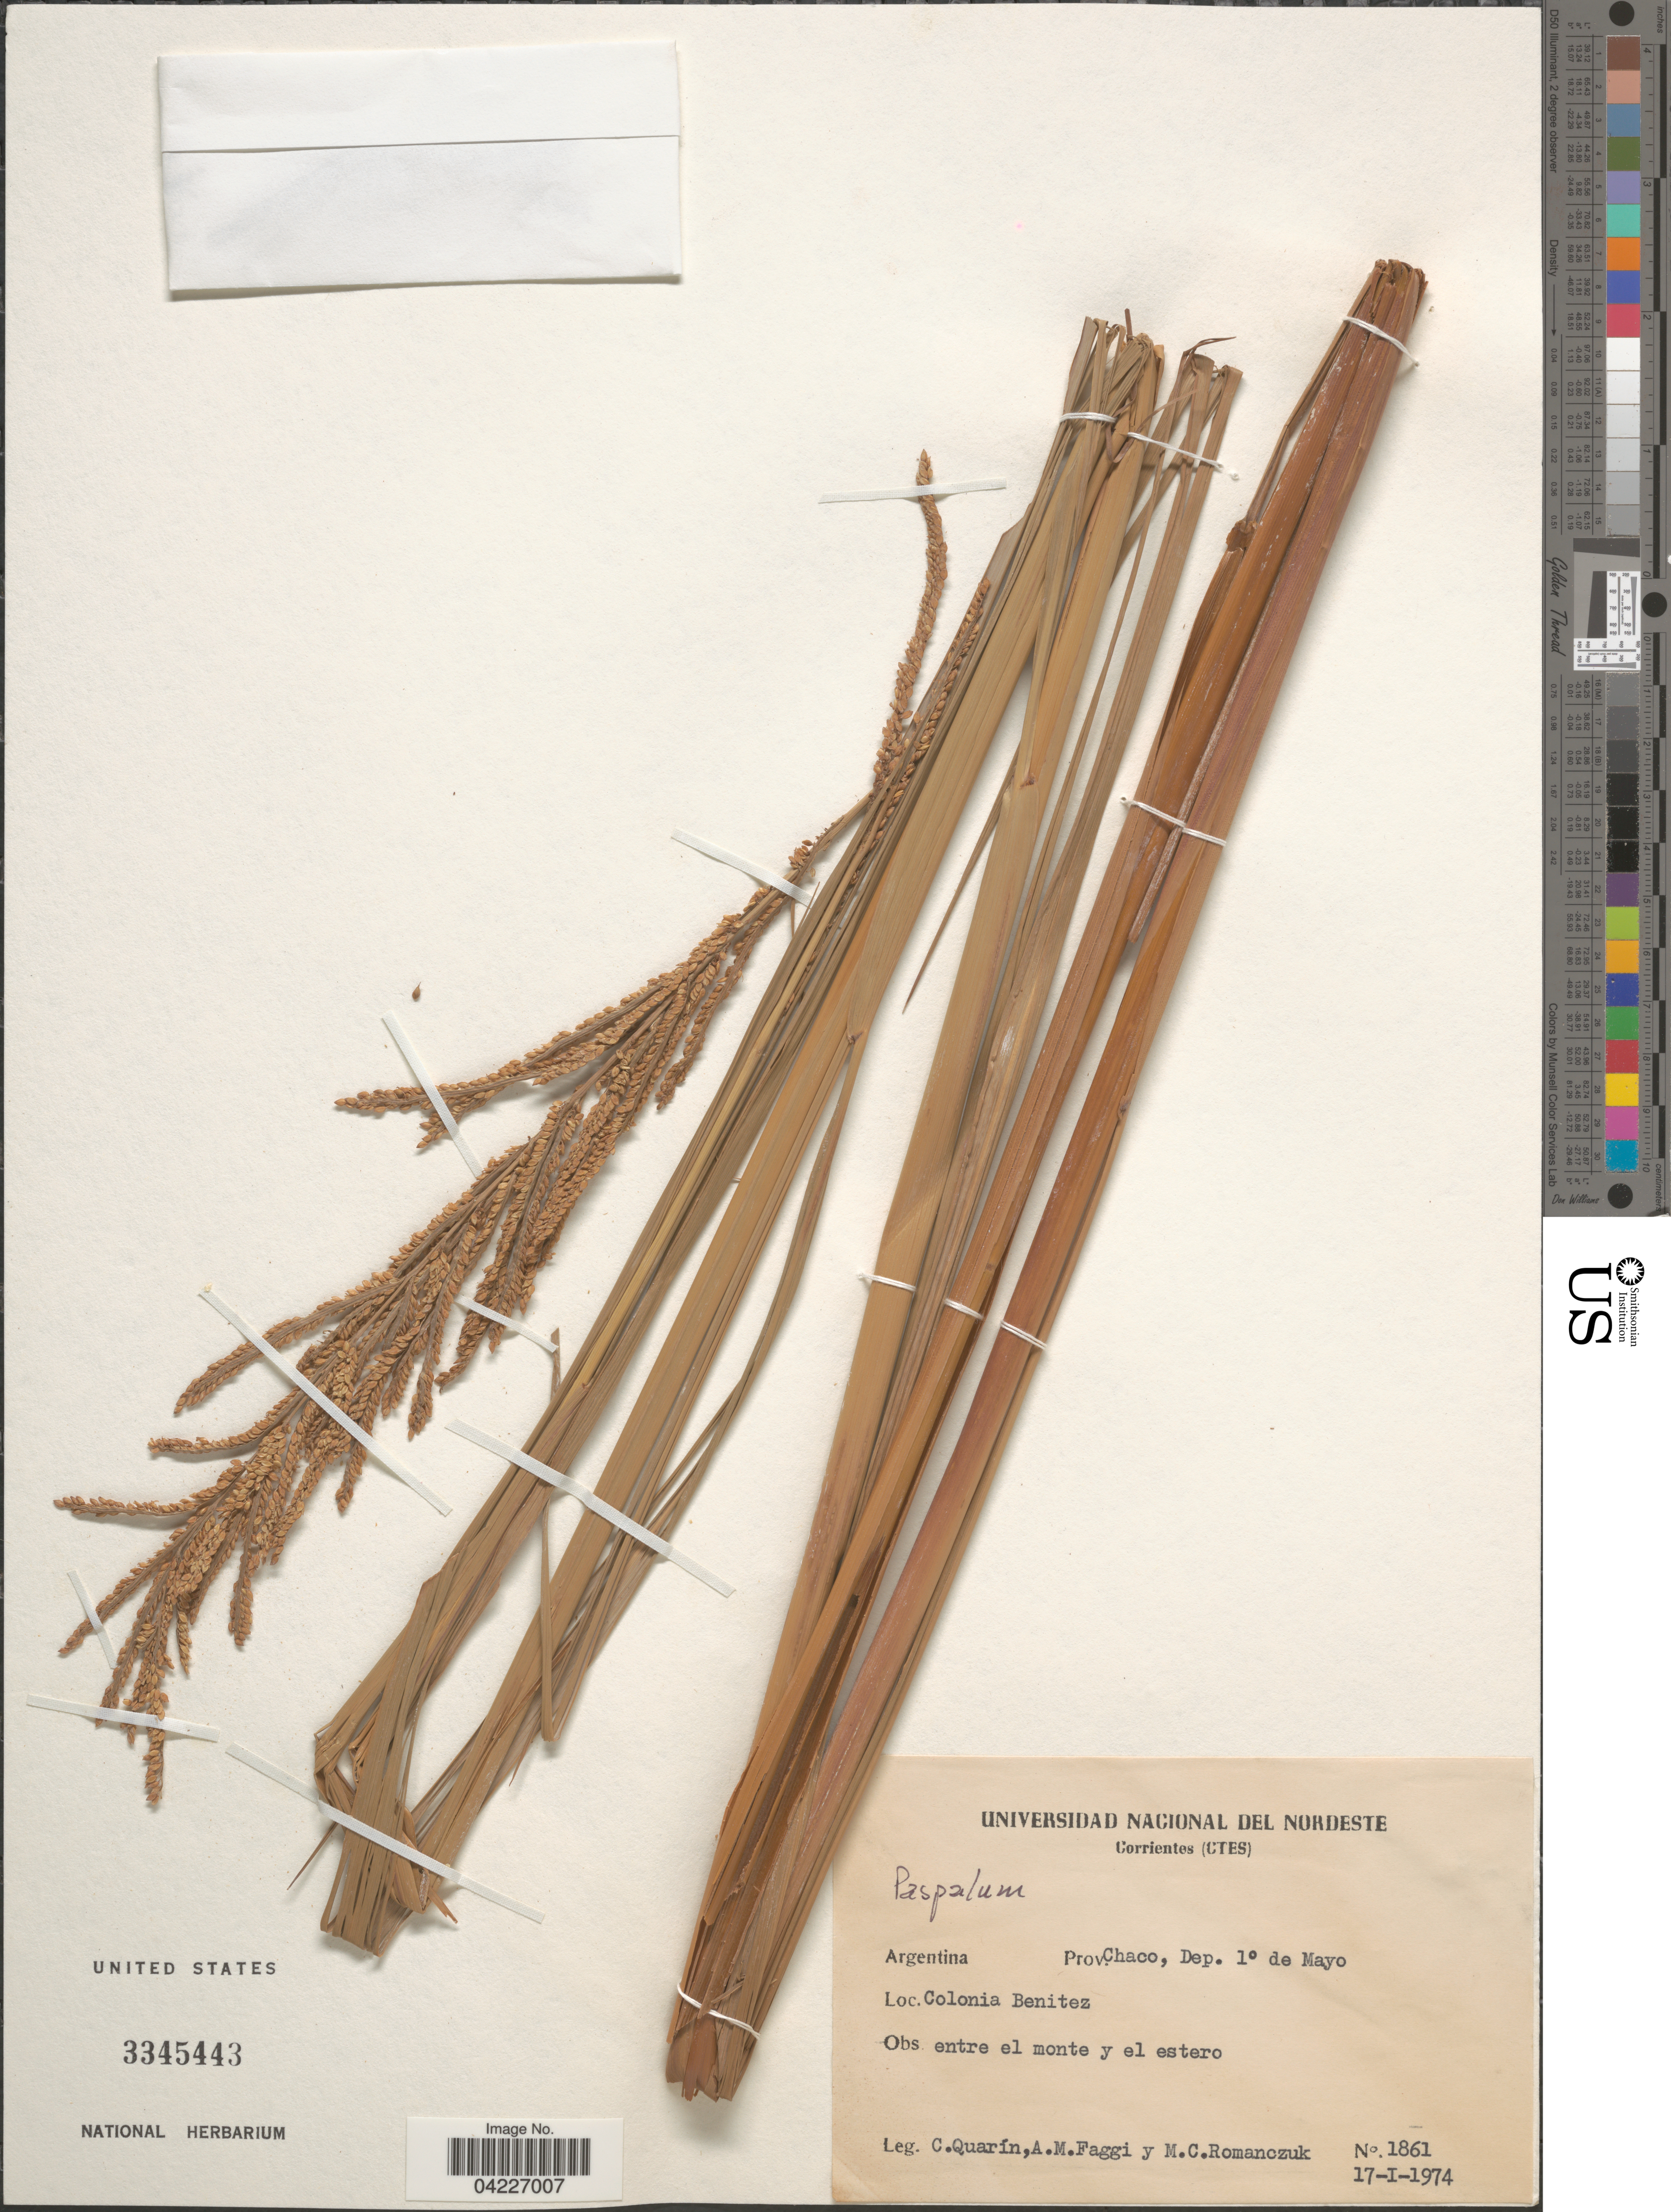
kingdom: Plantae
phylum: Tracheophyta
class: Liliopsida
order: Poales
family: Poaceae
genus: Paspalum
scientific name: Paspalum sp.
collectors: C. Quarín, A. Faggi & M. C. Romanczuk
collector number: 1861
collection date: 1974-01-17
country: Argentina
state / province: Chaco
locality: Dep. 1° de Mayo. Colonia Benitez.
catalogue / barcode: US 3345443